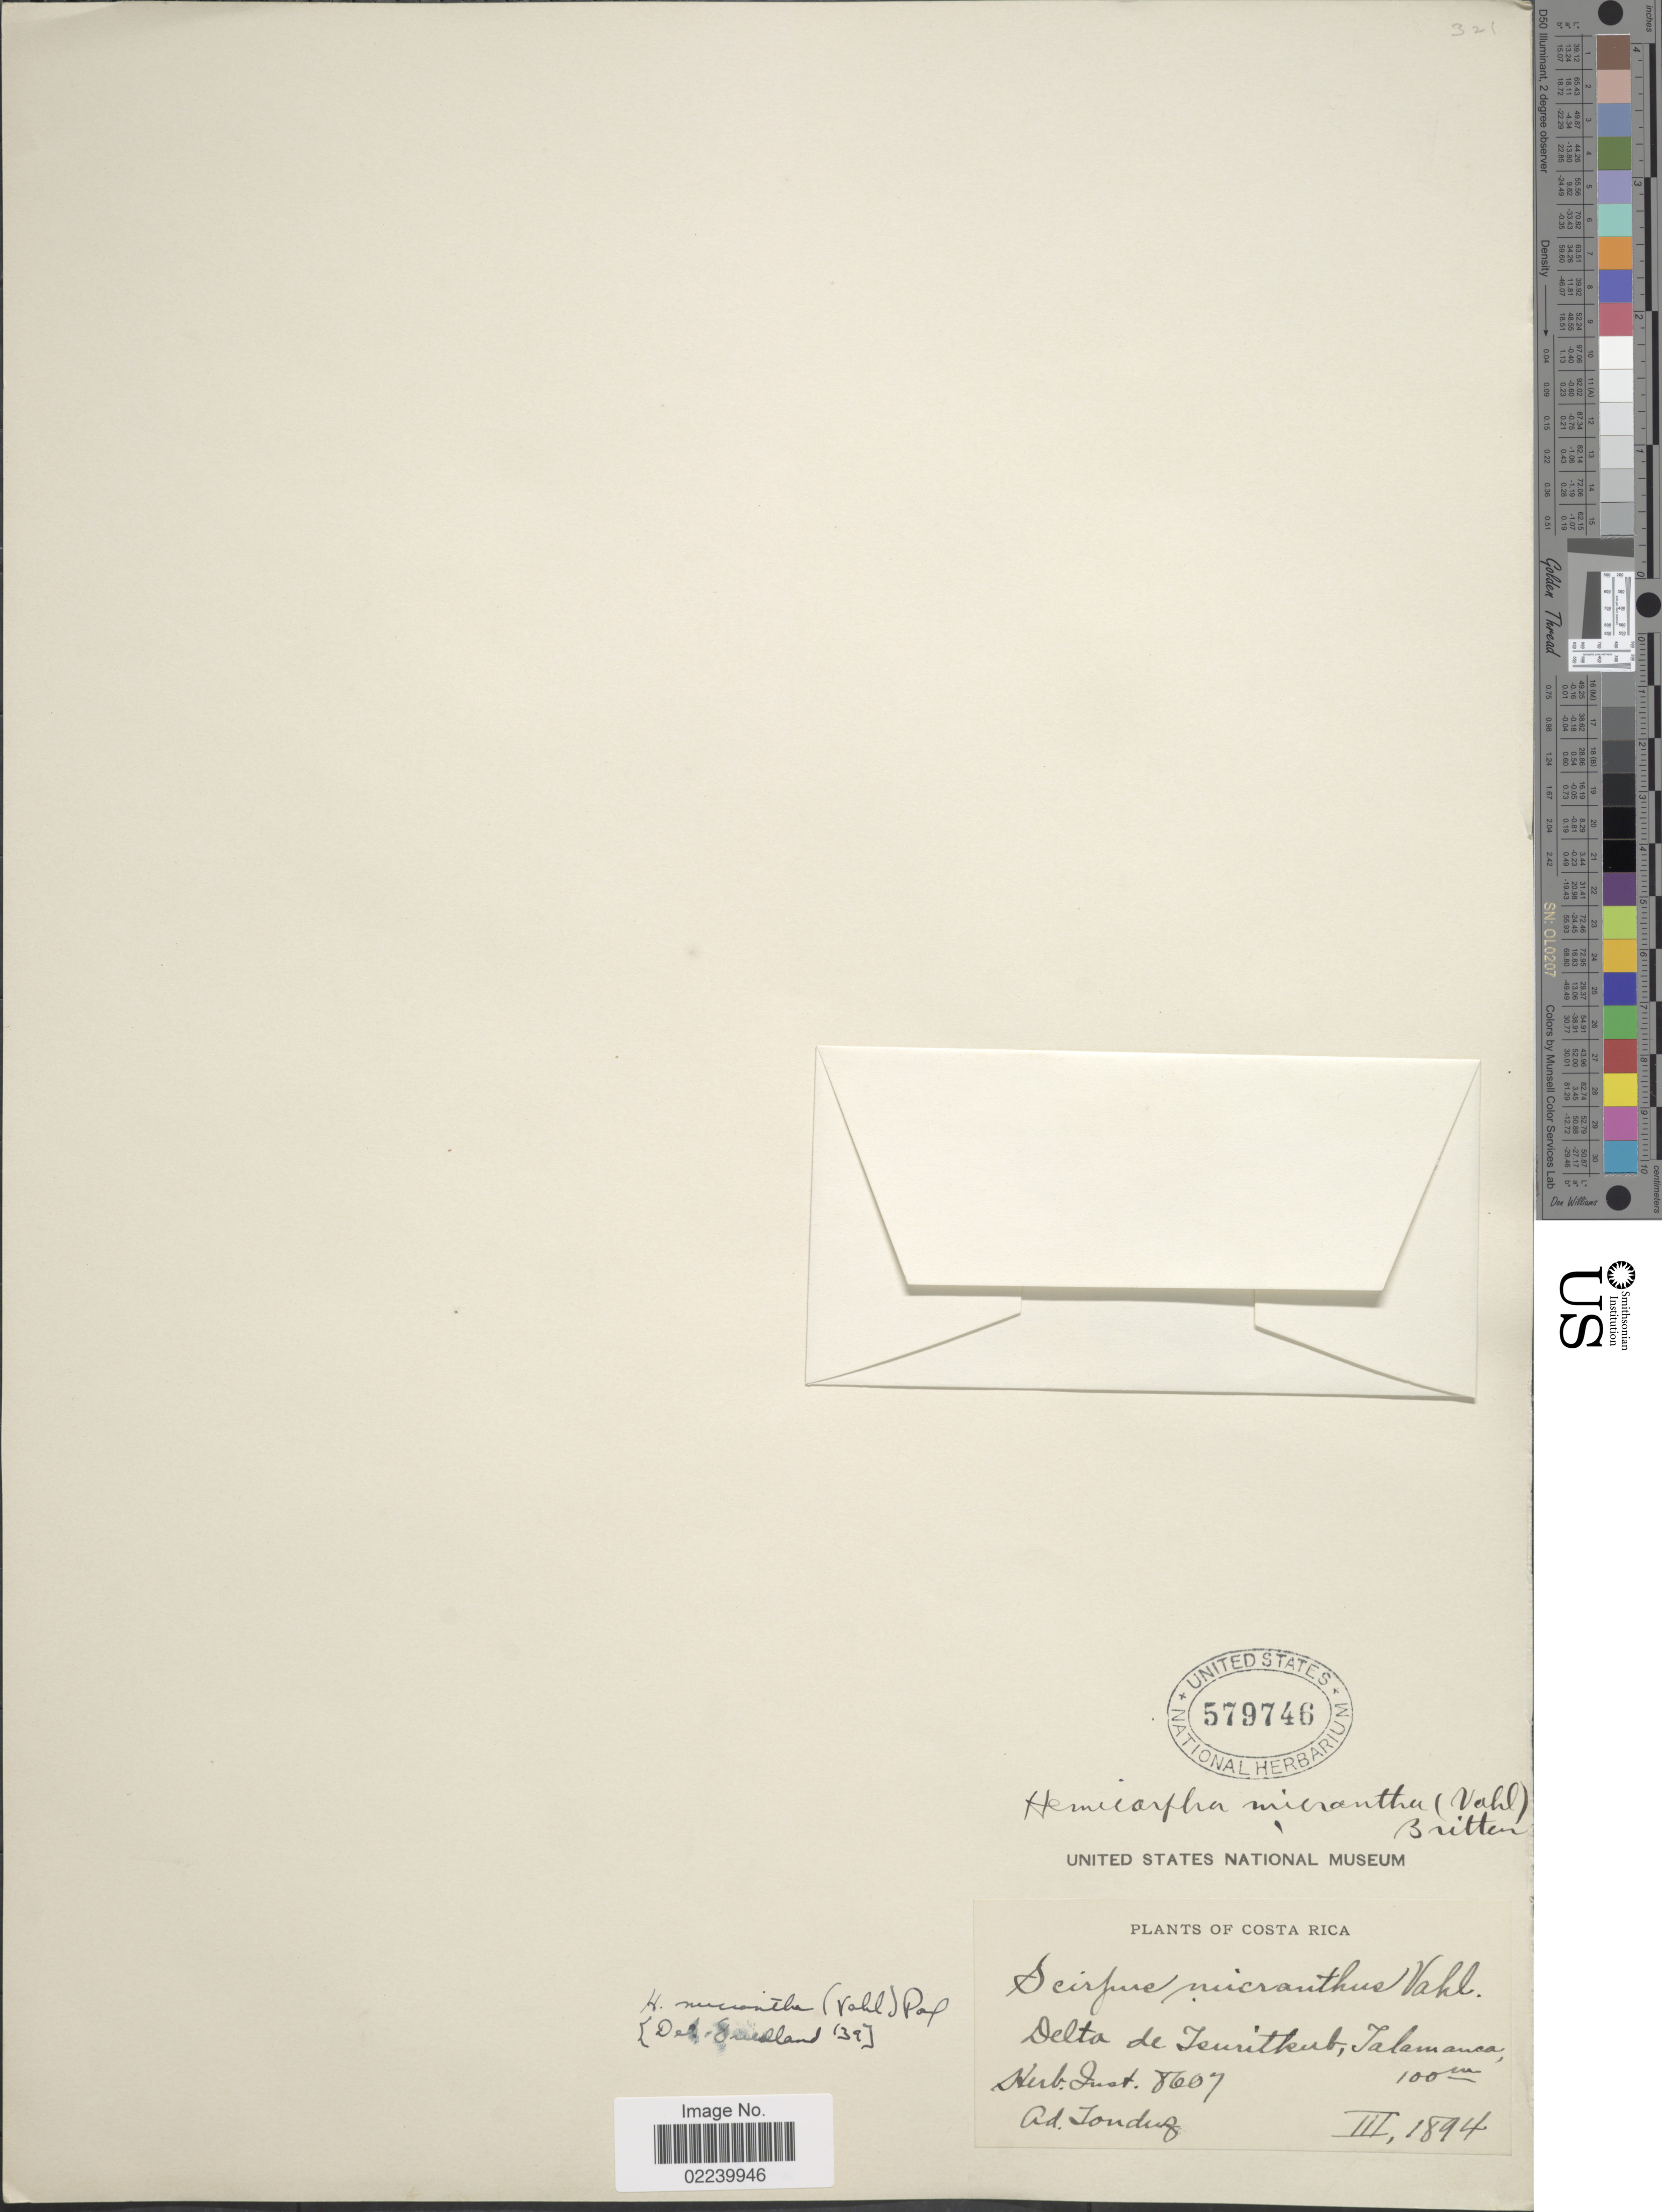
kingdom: Plantae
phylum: Tracheophyta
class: Liliopsida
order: Poales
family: Cyperaceae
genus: Cyperus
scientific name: Cyperus subsquarrosus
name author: (Muhl.) Bauters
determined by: Strong, M. T., (US), Smithsonian Institution - National Museum of Natural History (UNITED STATES)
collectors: A. Tonduz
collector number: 8607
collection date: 1894-03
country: Costa Rica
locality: Delta de Tsuritkub, Talamanca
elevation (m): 100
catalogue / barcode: US 579746